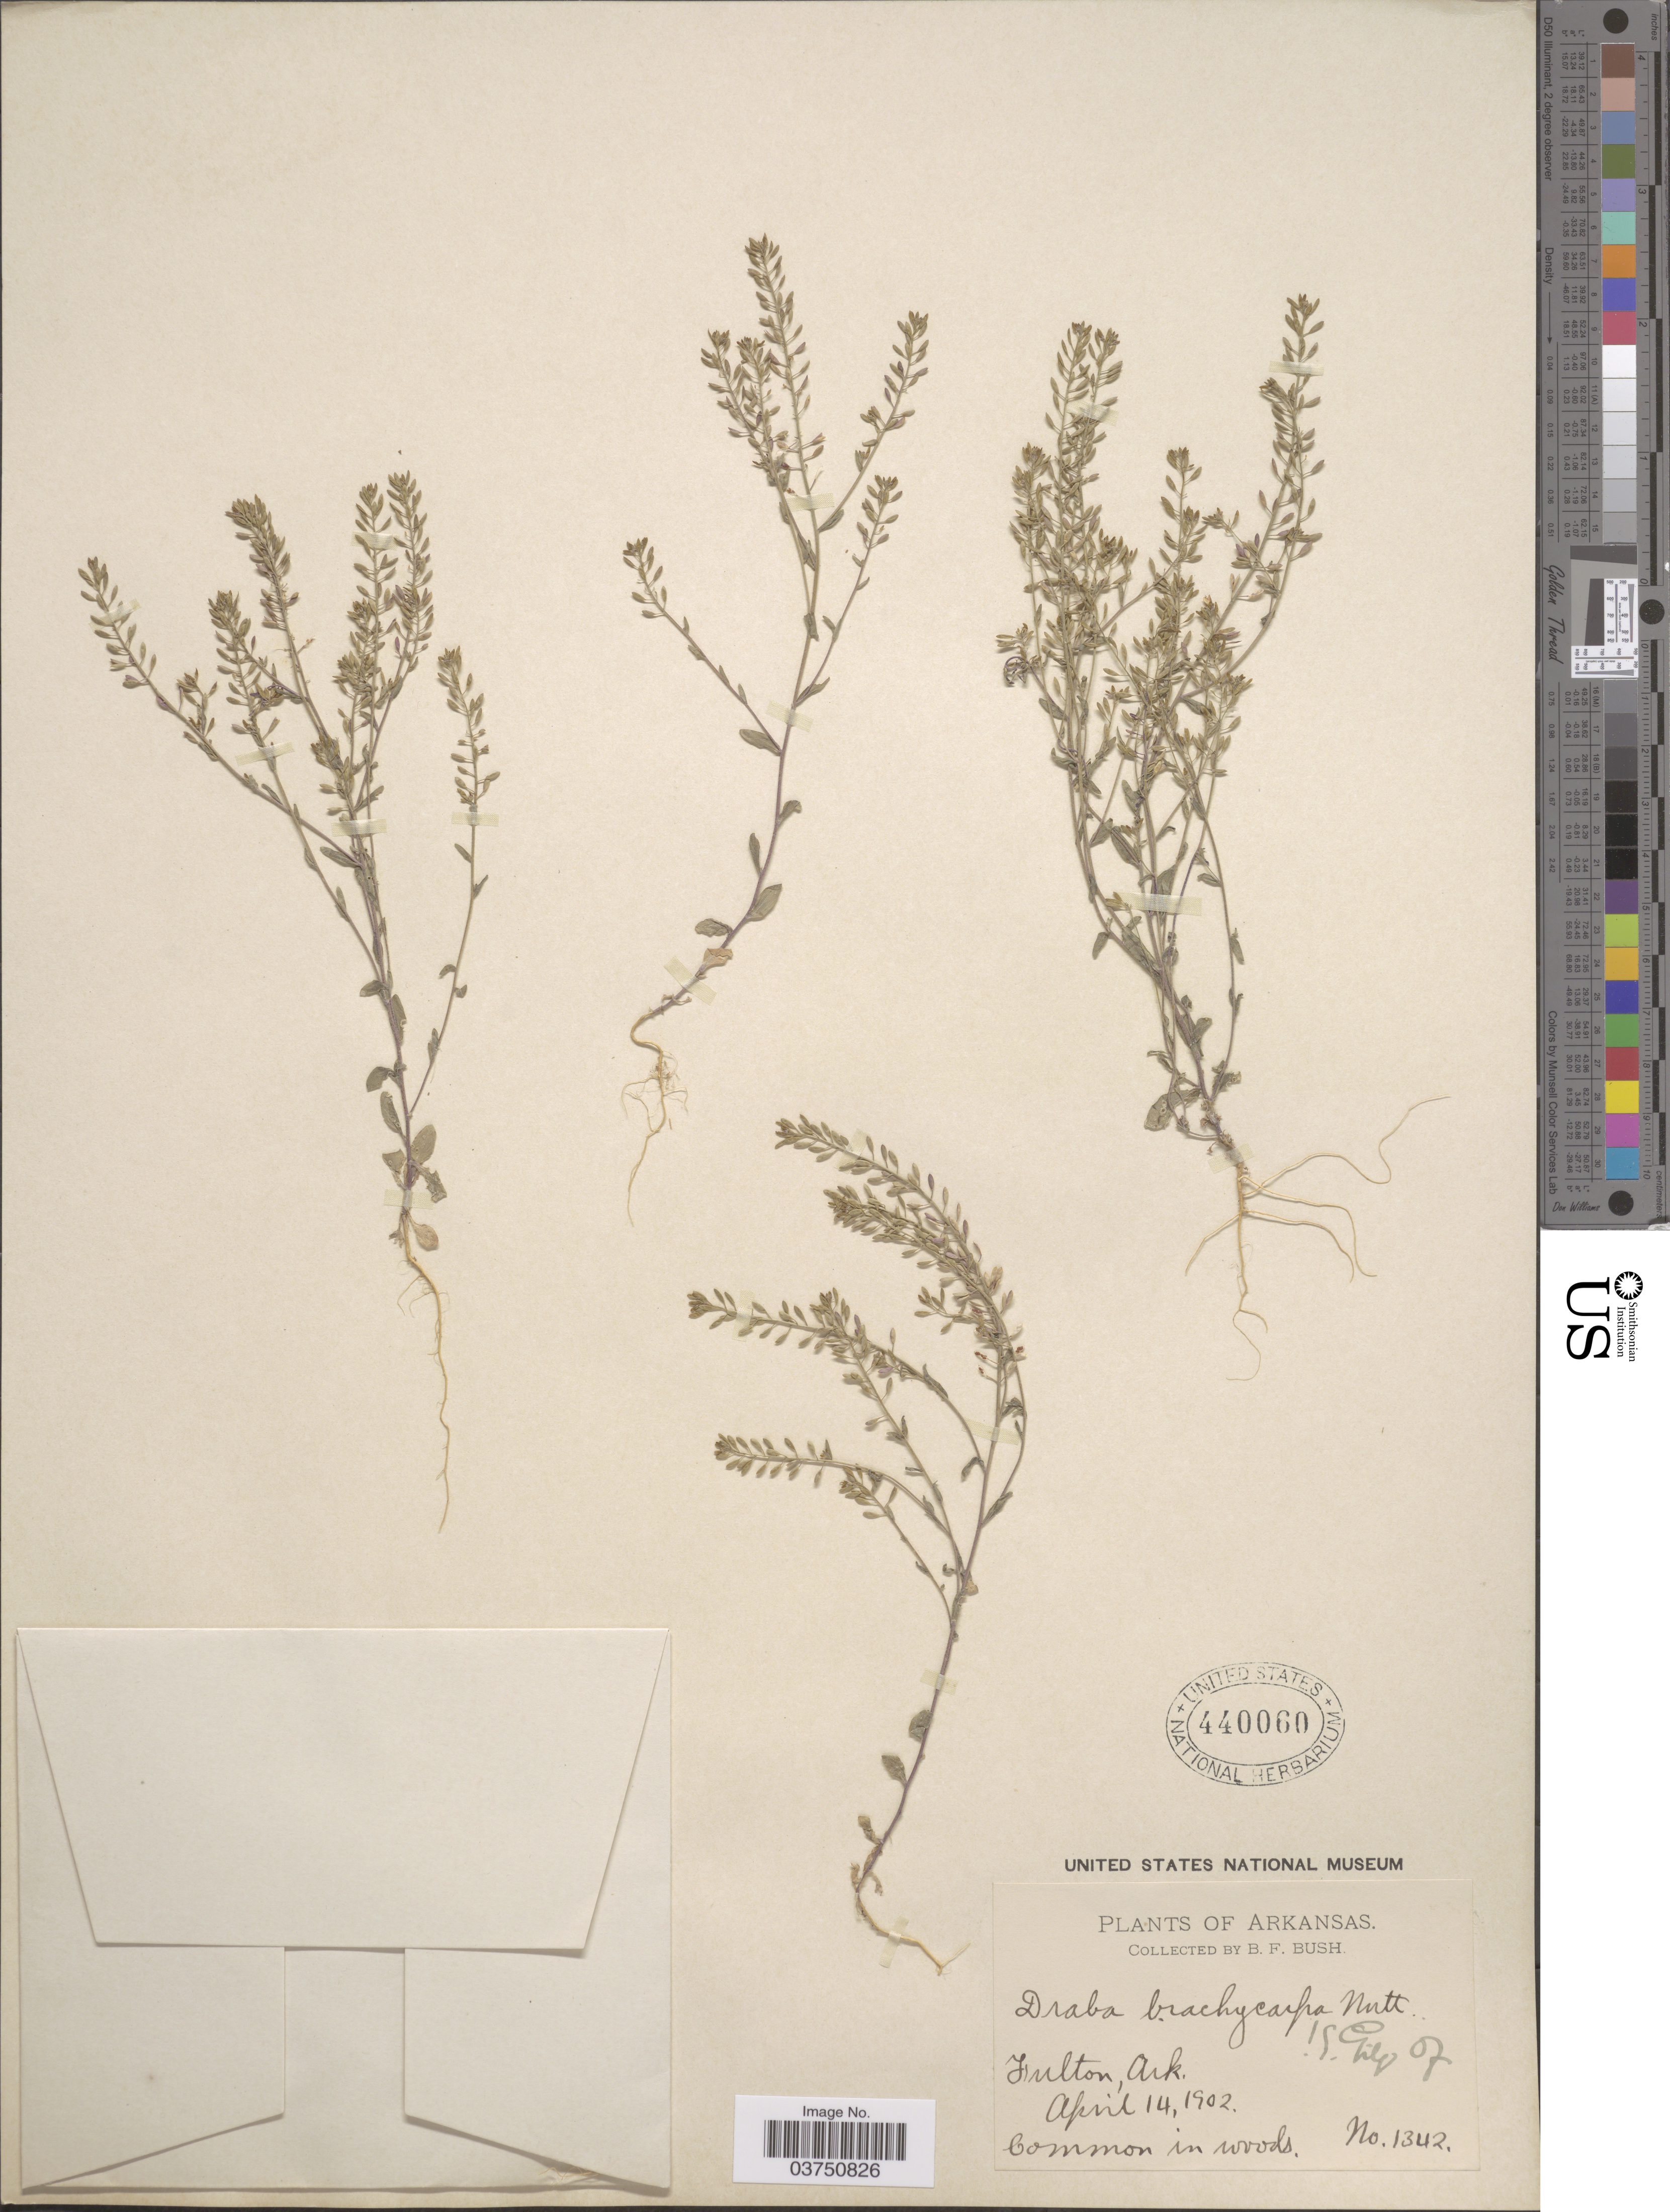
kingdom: Plantae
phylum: Tracheophyta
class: Magnoliopsida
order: Brassicales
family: Brassicaceae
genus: Draba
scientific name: Draba brachycarpa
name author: (Nutt.) Torr. & A. Gray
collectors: B. F. Bush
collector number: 1342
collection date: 1902-04-14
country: United States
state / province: Arkansas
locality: Fulton.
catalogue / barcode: US 440060